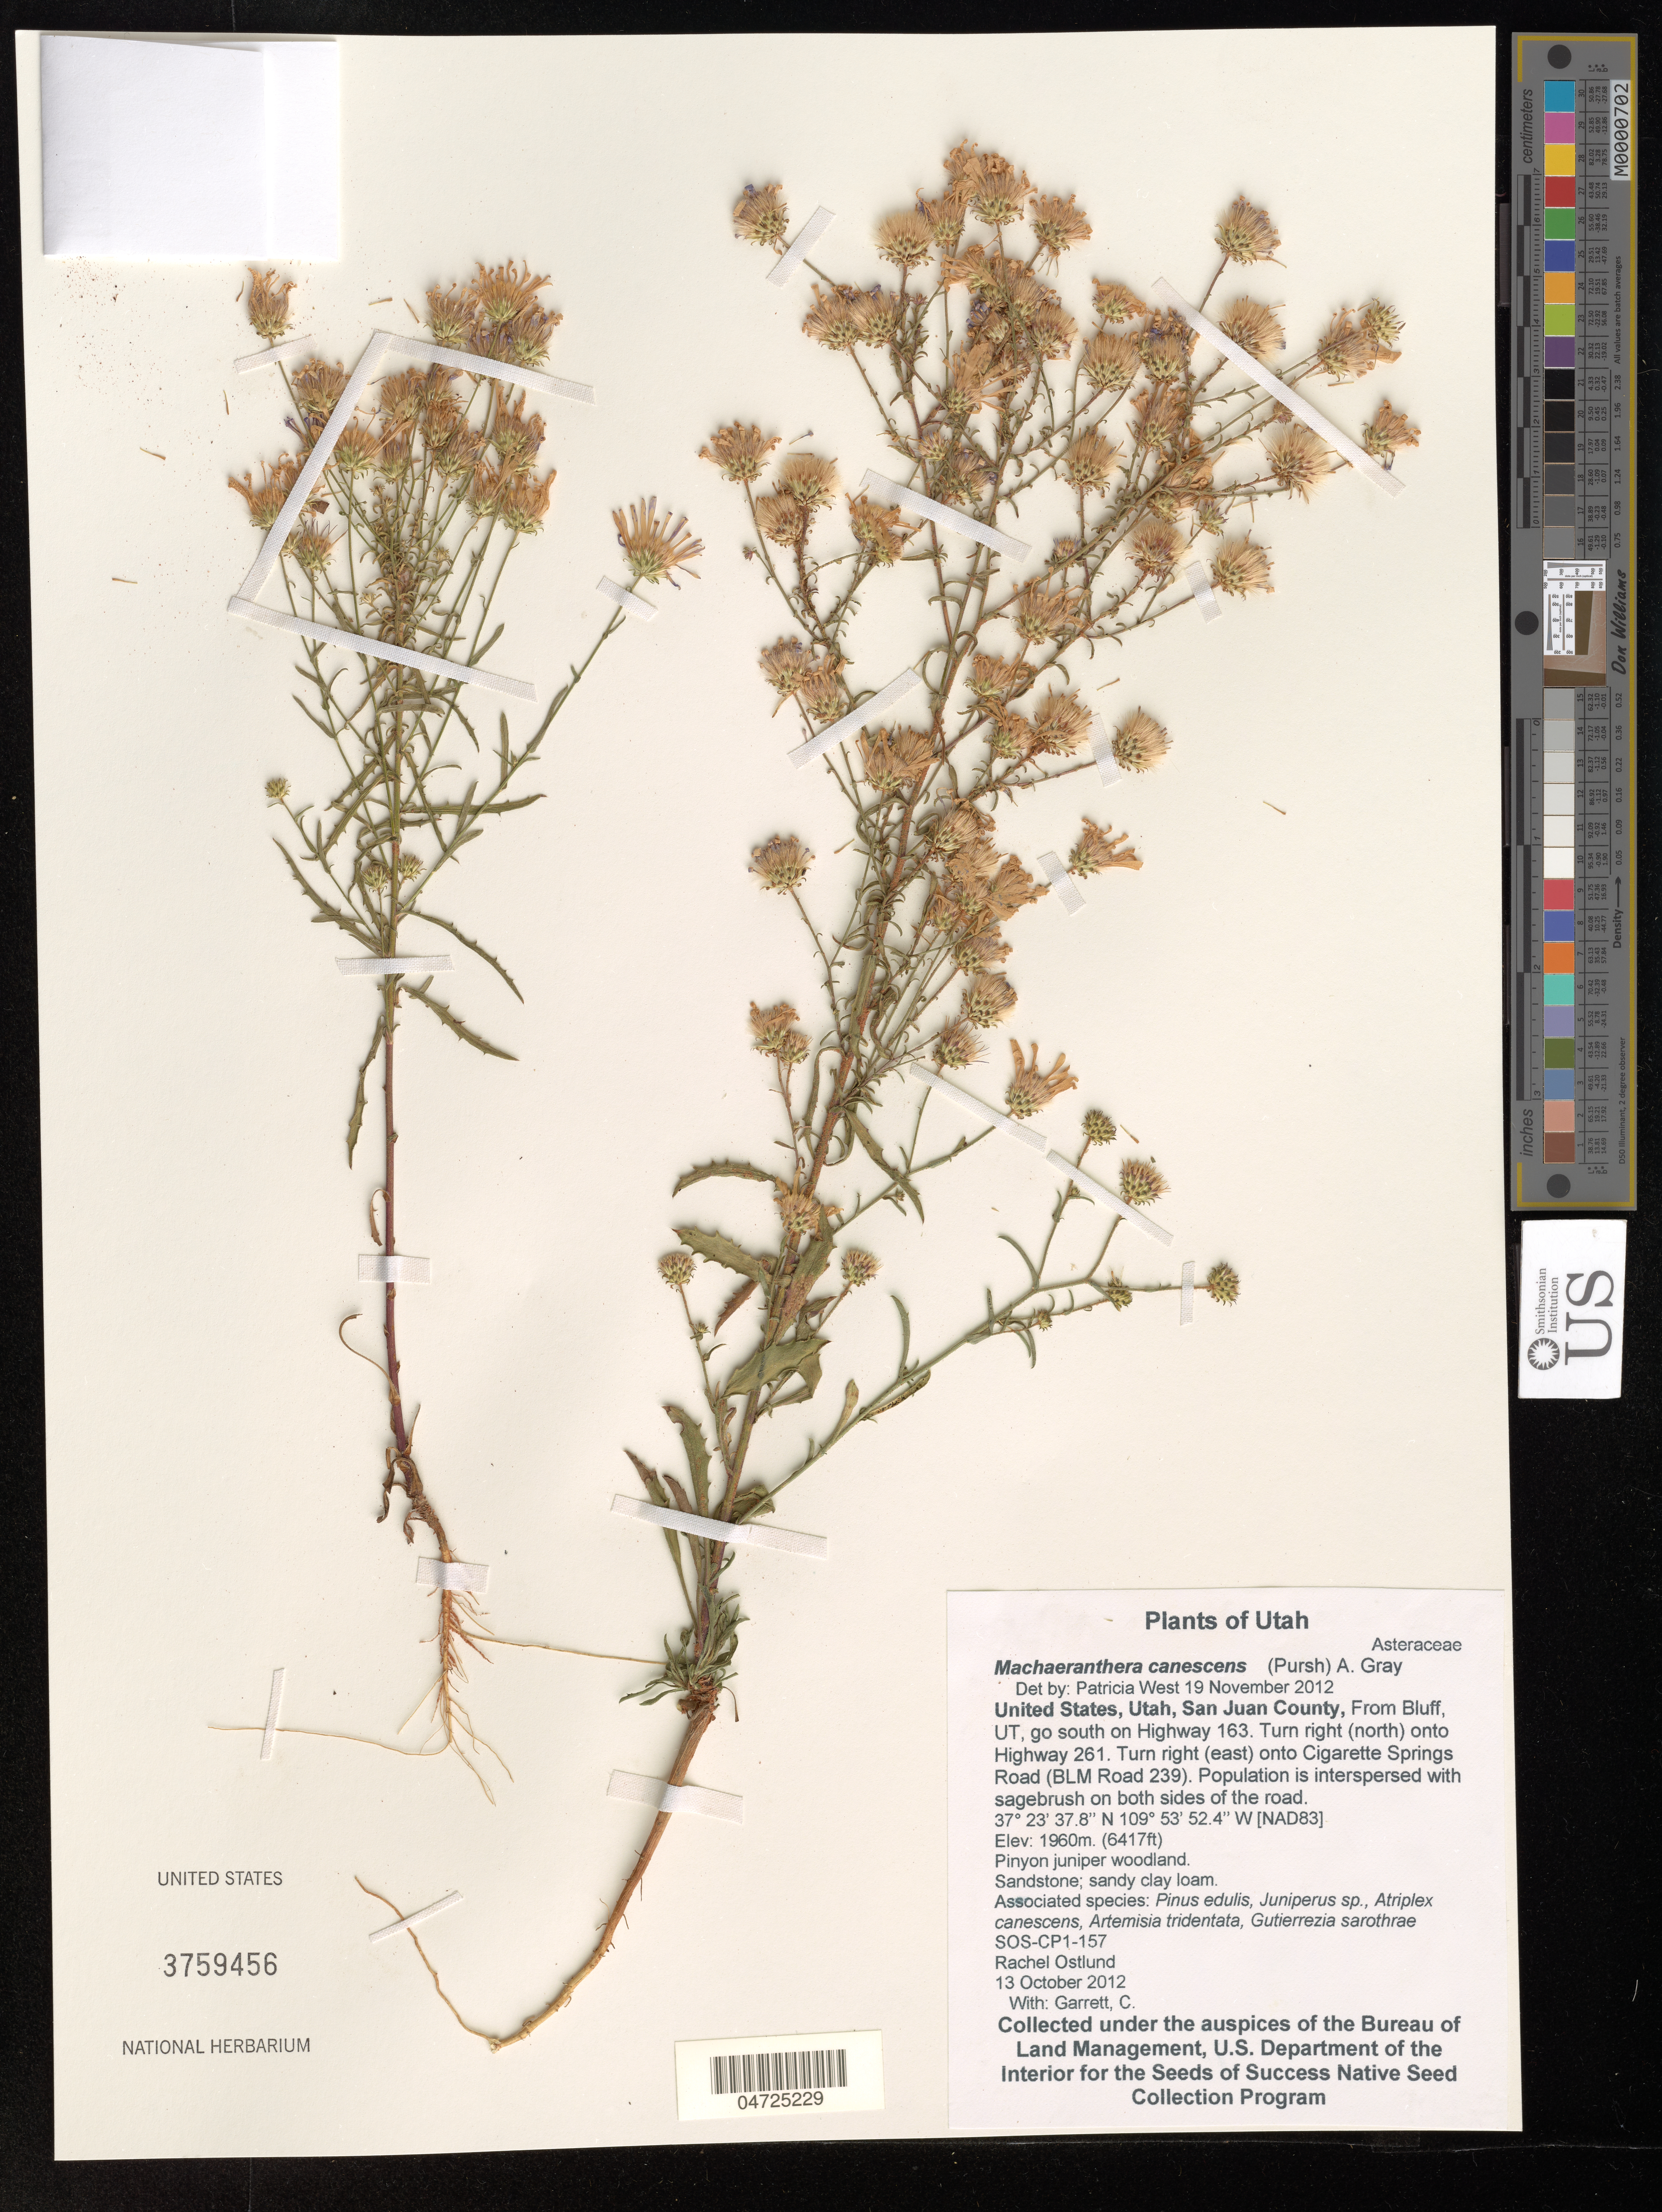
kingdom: Plantae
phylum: Tracheophyta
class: Magnoliopsida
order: Asterales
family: Asteraceae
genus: Machaeranthera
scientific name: Machaeranthera canescens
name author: (Pursh) A. Gray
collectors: R. Ostlund & C. Garrett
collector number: SOS-CP1-157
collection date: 2012-10-13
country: United States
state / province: Utah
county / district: San Juan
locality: San Juan County, From Bluff, go south on Highway 163. Turn right (north) onto Highway 261. Turn right (east) onto Cigarette Springs Road (BLM Road 239). Population is interspersed with sagebrush on both sides of the road. [NAD83].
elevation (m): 1960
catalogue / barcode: US 3759456